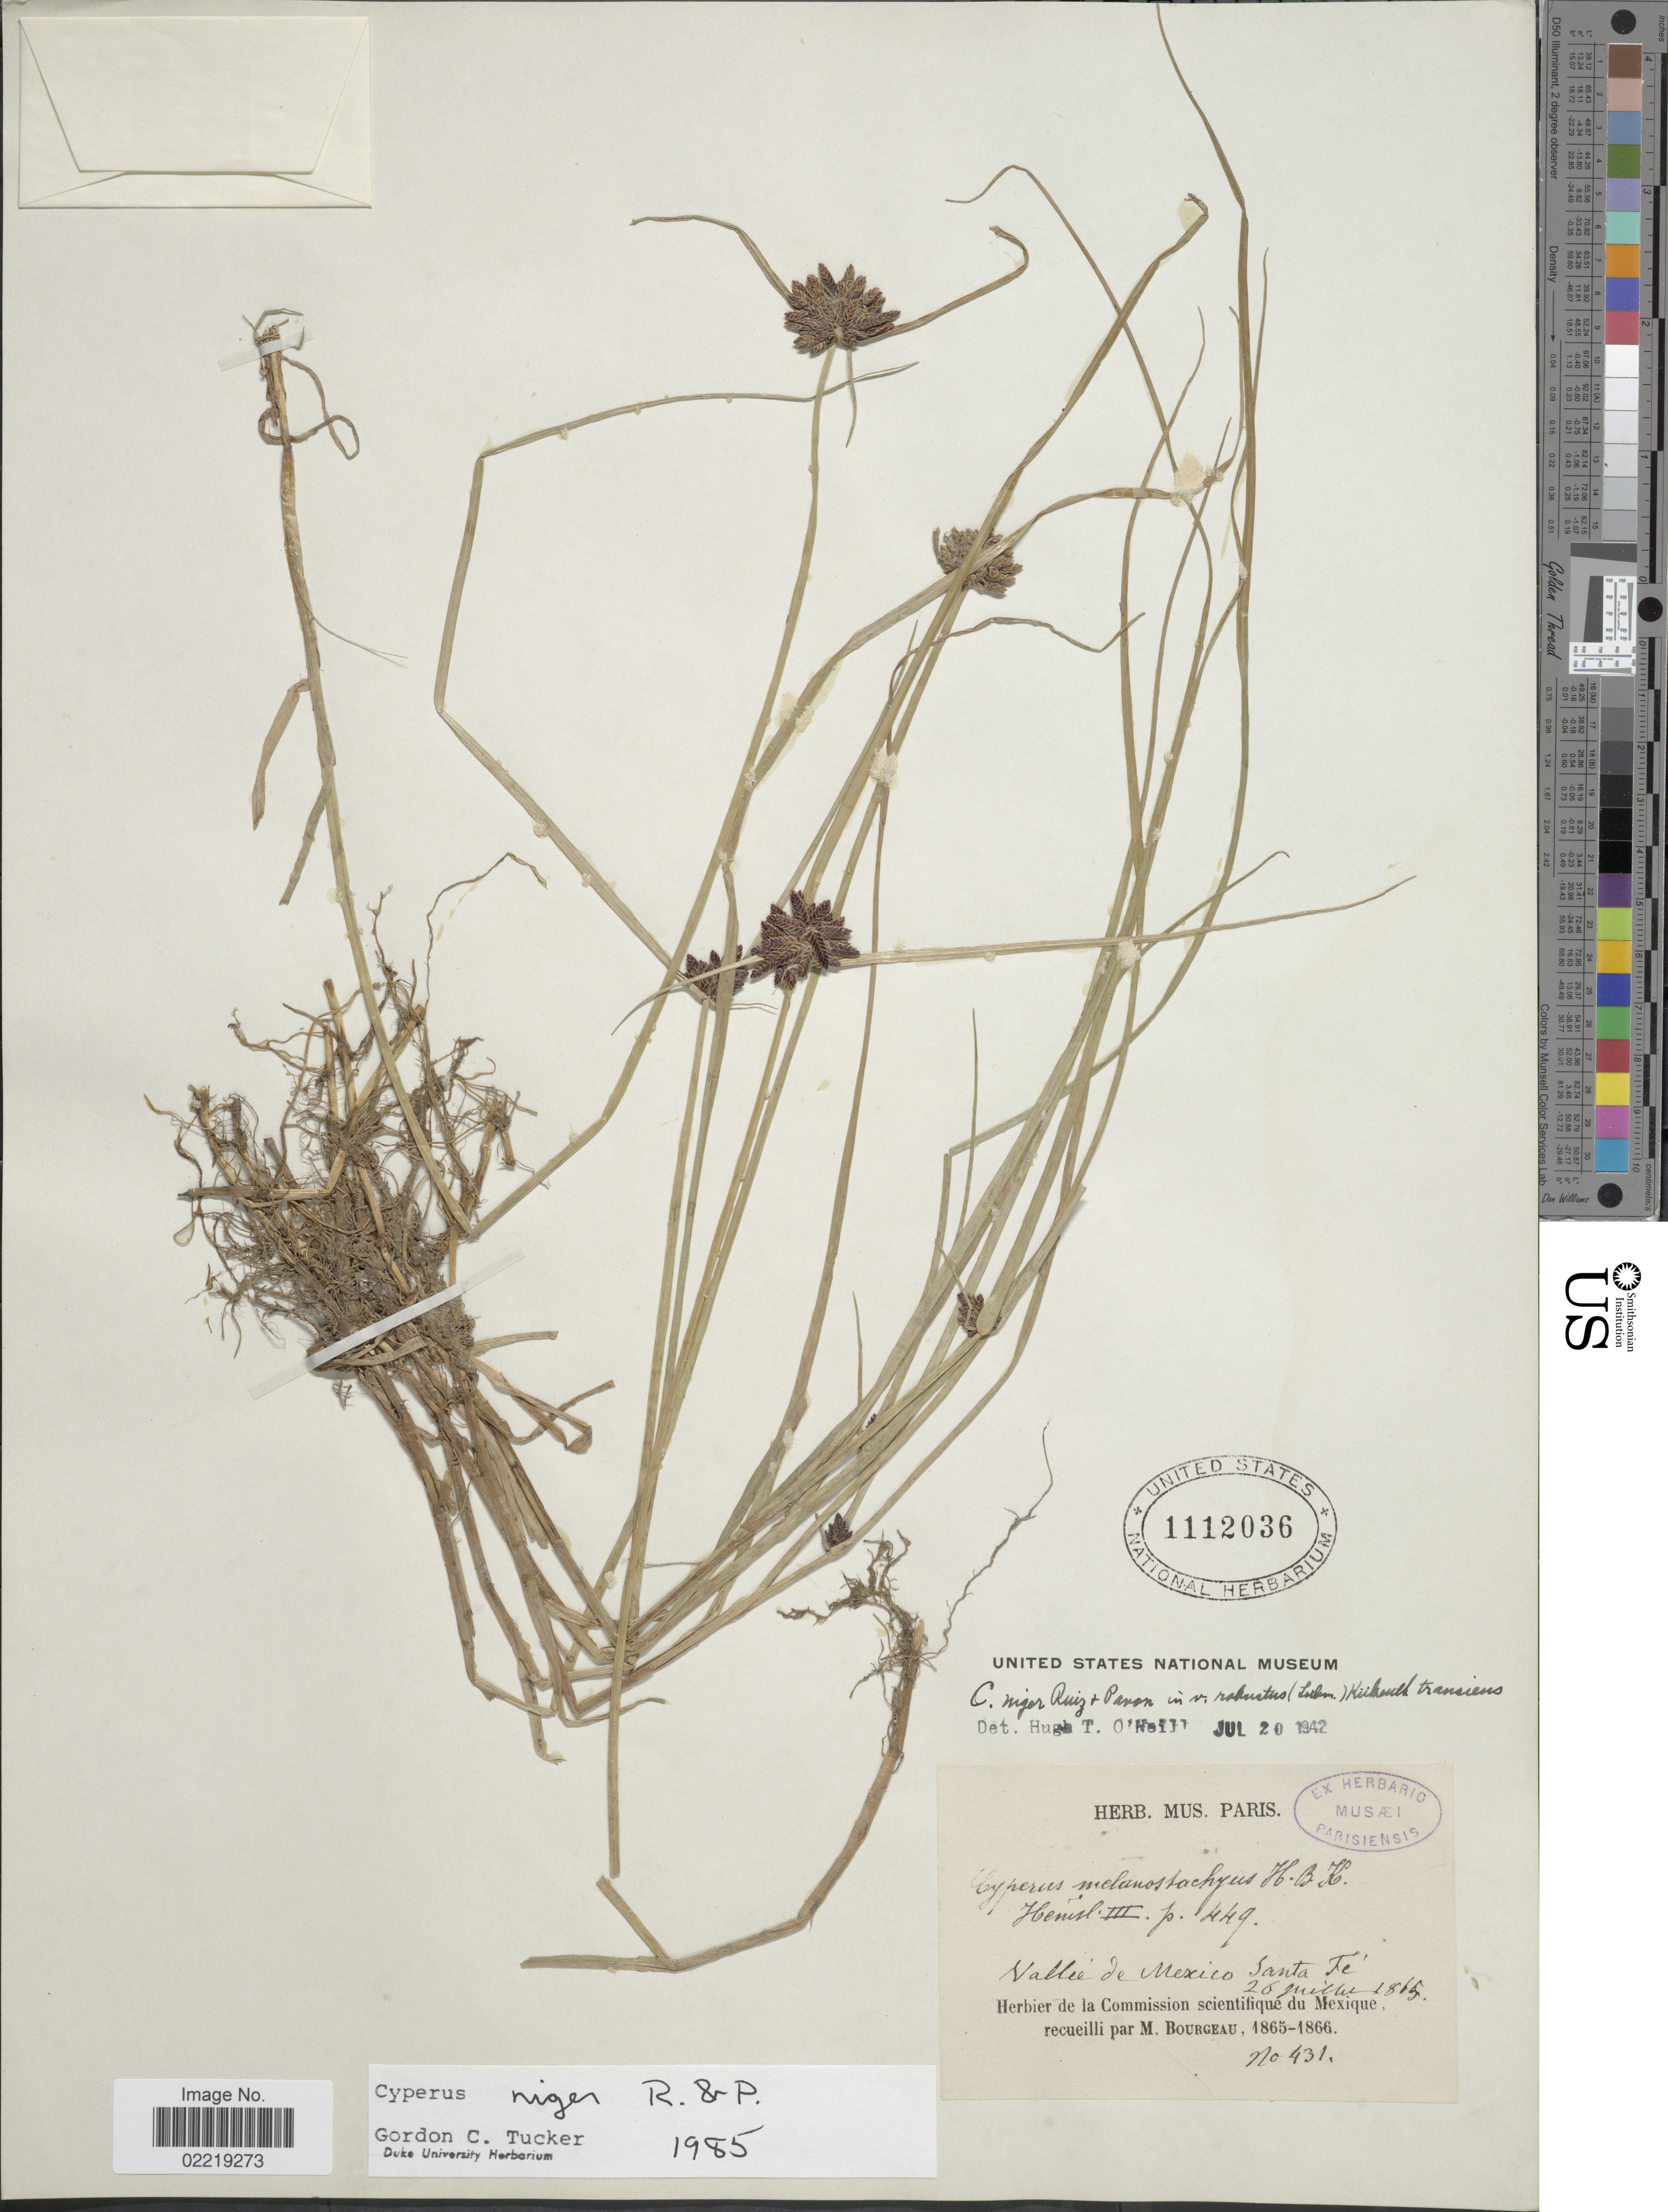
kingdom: Plantae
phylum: Tracheophyta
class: Liliopsida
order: Poales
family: Cyperaceae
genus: Cyperus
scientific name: Cyperus niger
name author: Ruiz & Pav.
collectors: M. Bourgeau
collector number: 431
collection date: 1865-07-26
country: Mexico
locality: Vallee de Mexico, Santa Fe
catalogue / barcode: US 1112036